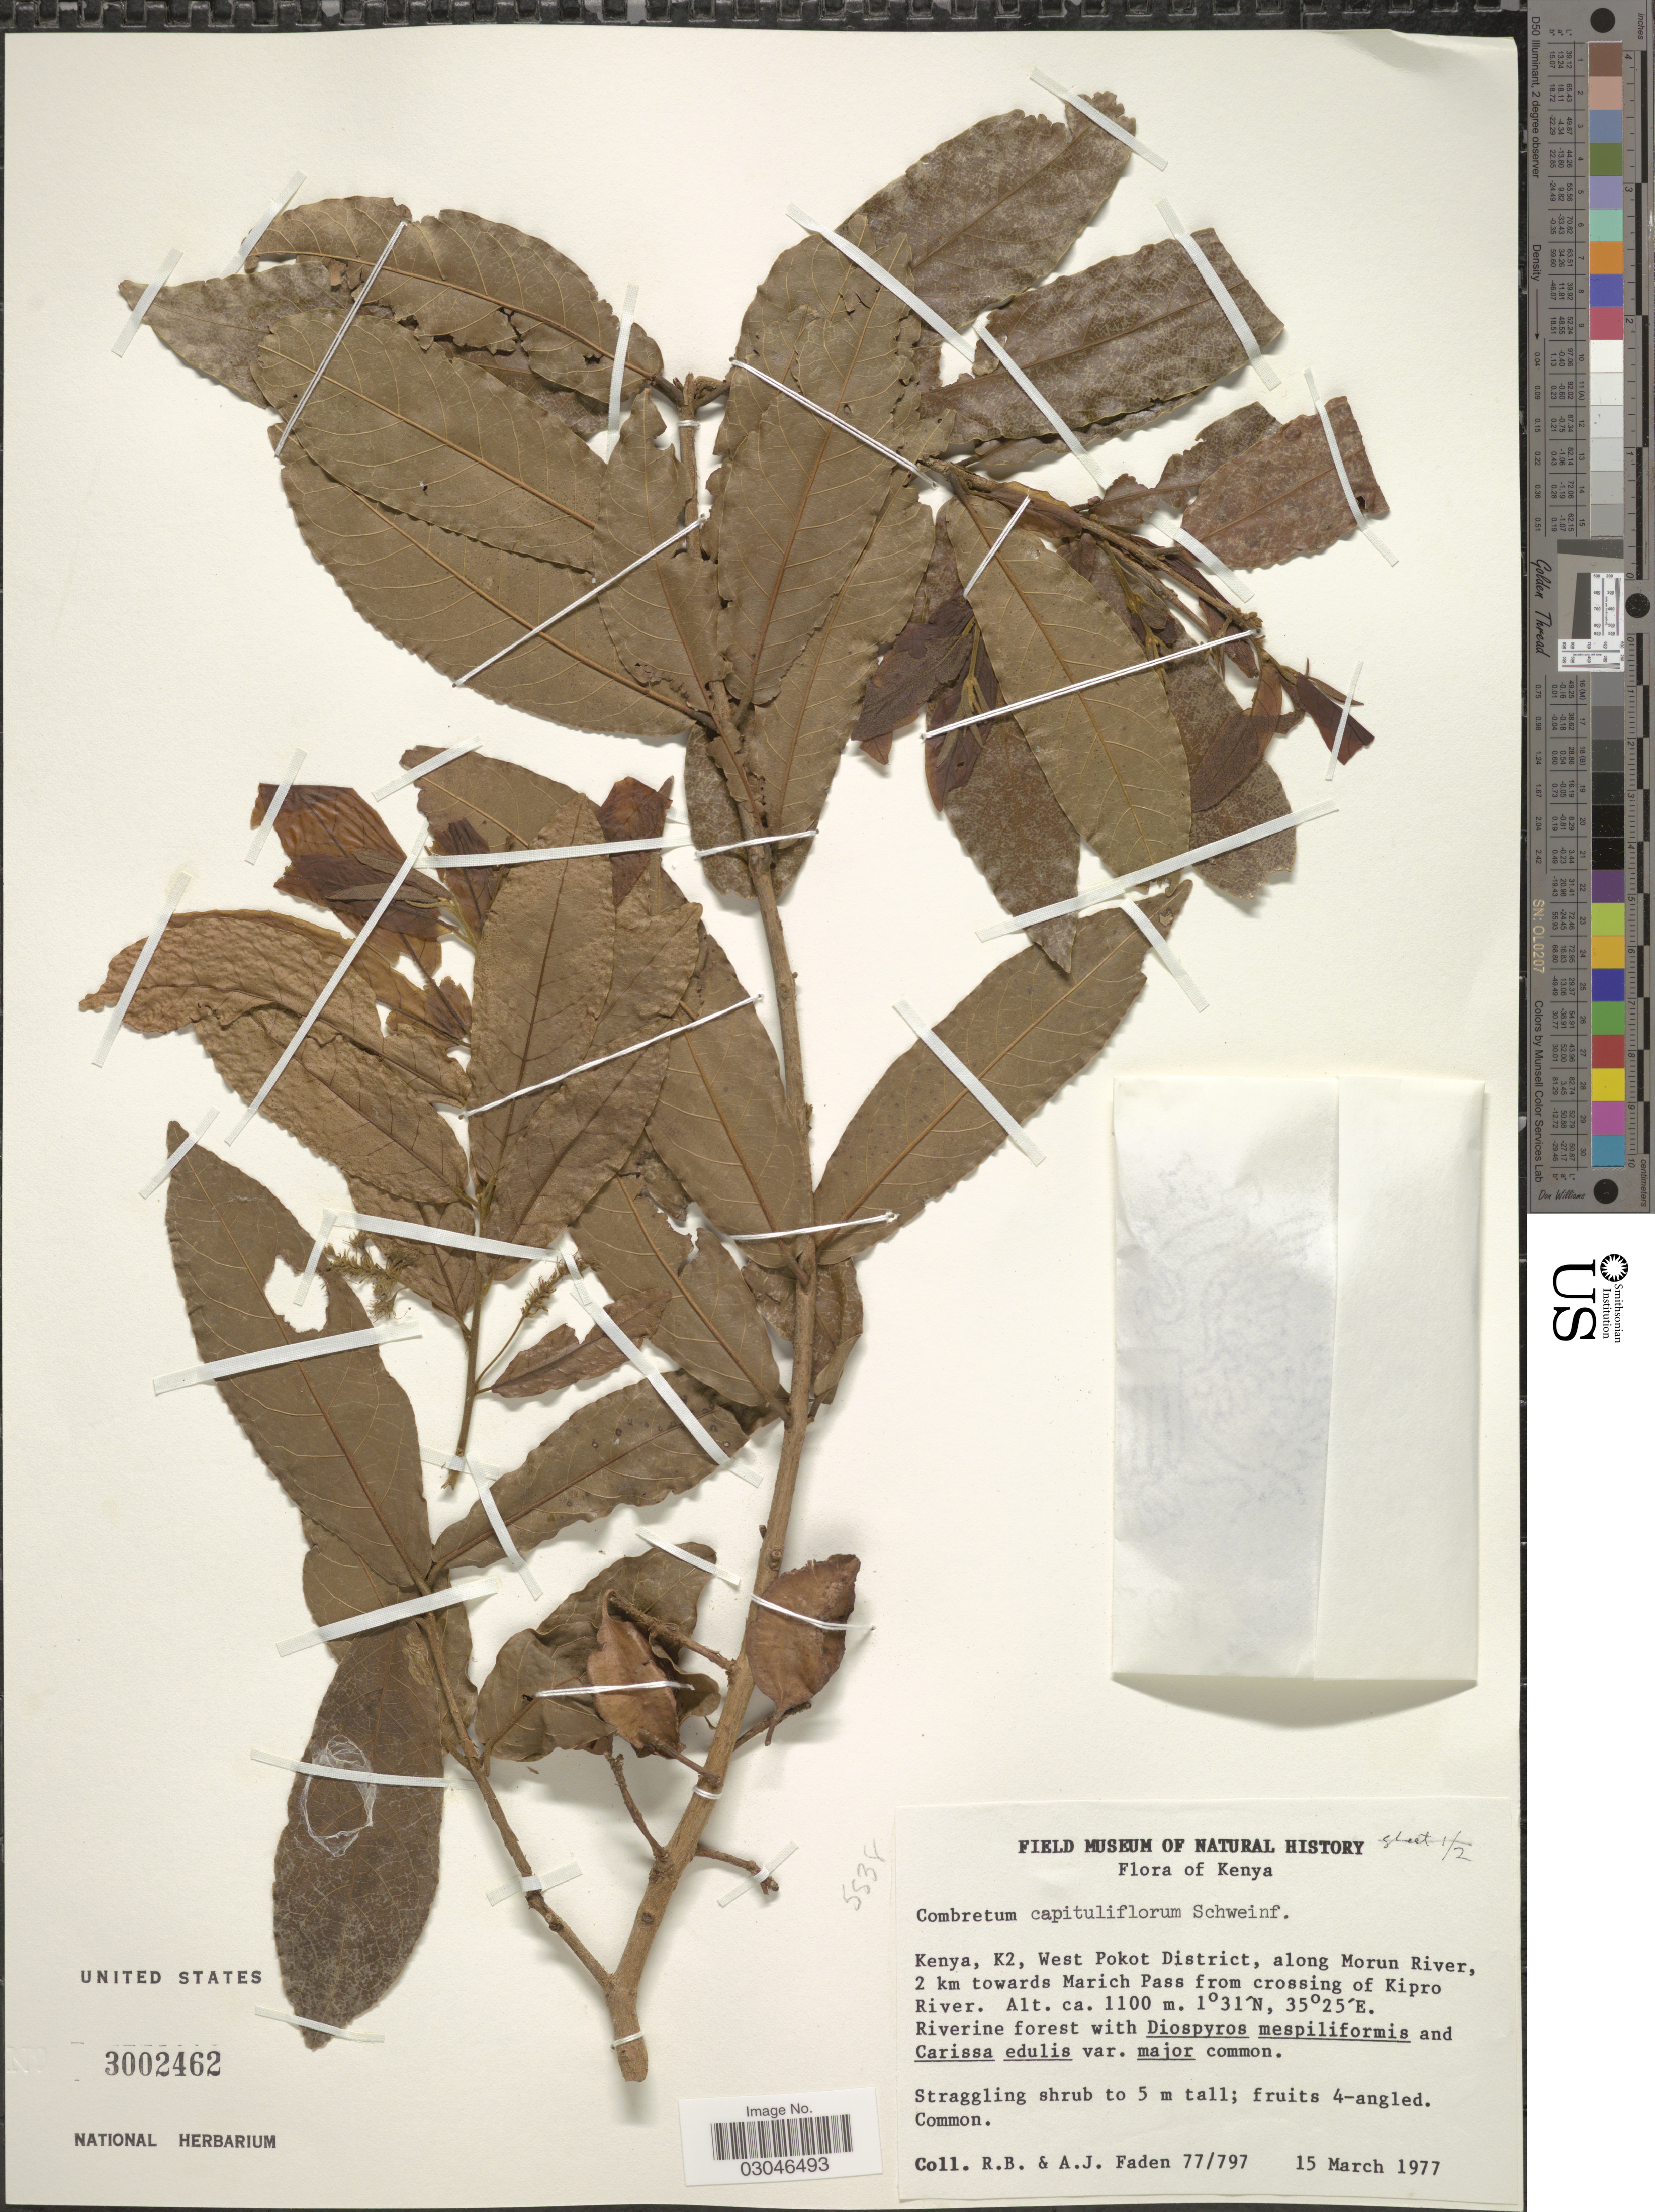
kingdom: Plantae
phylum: Tracheophyta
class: Magnoliopsida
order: Myrtales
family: Combretaceae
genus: Combretum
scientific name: Combretum capituliflorum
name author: Fenzl ex Schweinf.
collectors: R. B. Faden & A. J. Faden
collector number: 77/797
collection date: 1977-03-15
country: Kenya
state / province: West Pokot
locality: K2, West Pokot District, along Morun River, 2 km towards Marich Pass from crossing of Kipro River.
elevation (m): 1100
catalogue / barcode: US 3002462